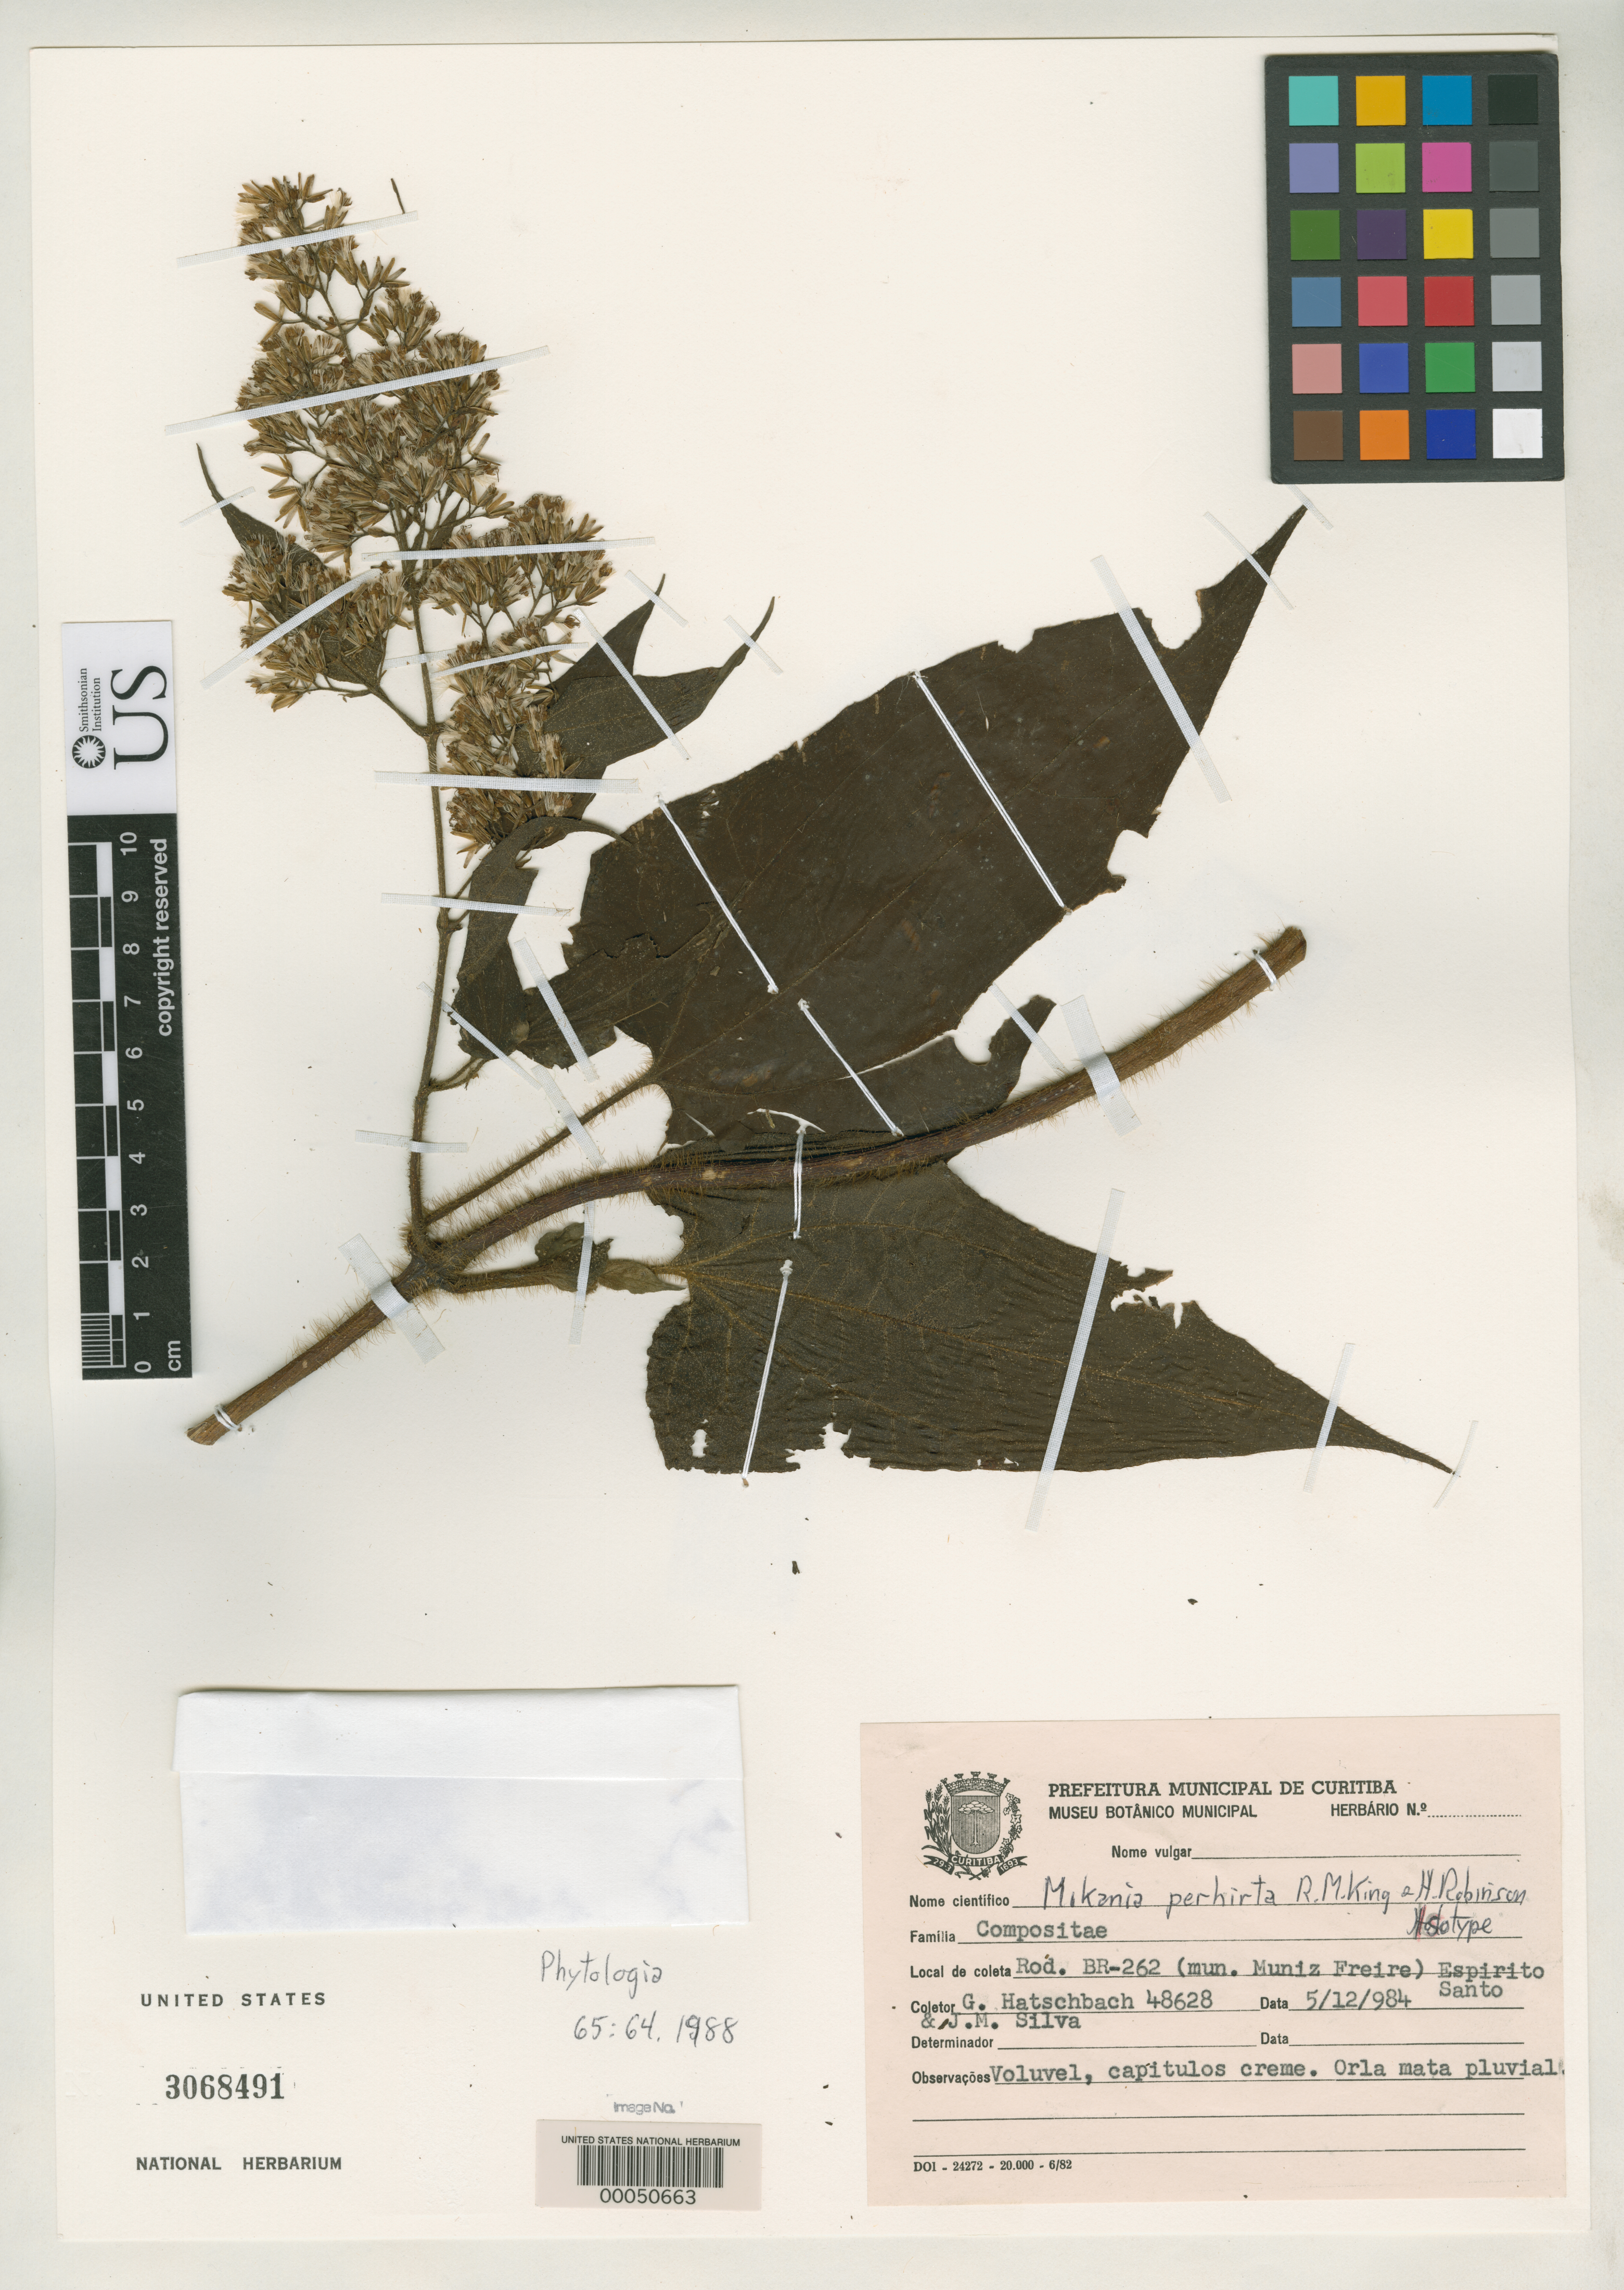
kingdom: Plantae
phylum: Tracheophyta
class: Magnoliopsida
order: Asterales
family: Asteraceae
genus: Mikania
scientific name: Mikania perhirta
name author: R.M. King & H. Rob.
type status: Isotype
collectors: G. Hatschbach & J. M. Silva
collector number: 48628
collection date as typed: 05 Dec 1984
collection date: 1984-12-05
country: Brazil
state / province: Espírito Santo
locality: Muniz Freire, Rod. Br-262.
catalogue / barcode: US 3068491